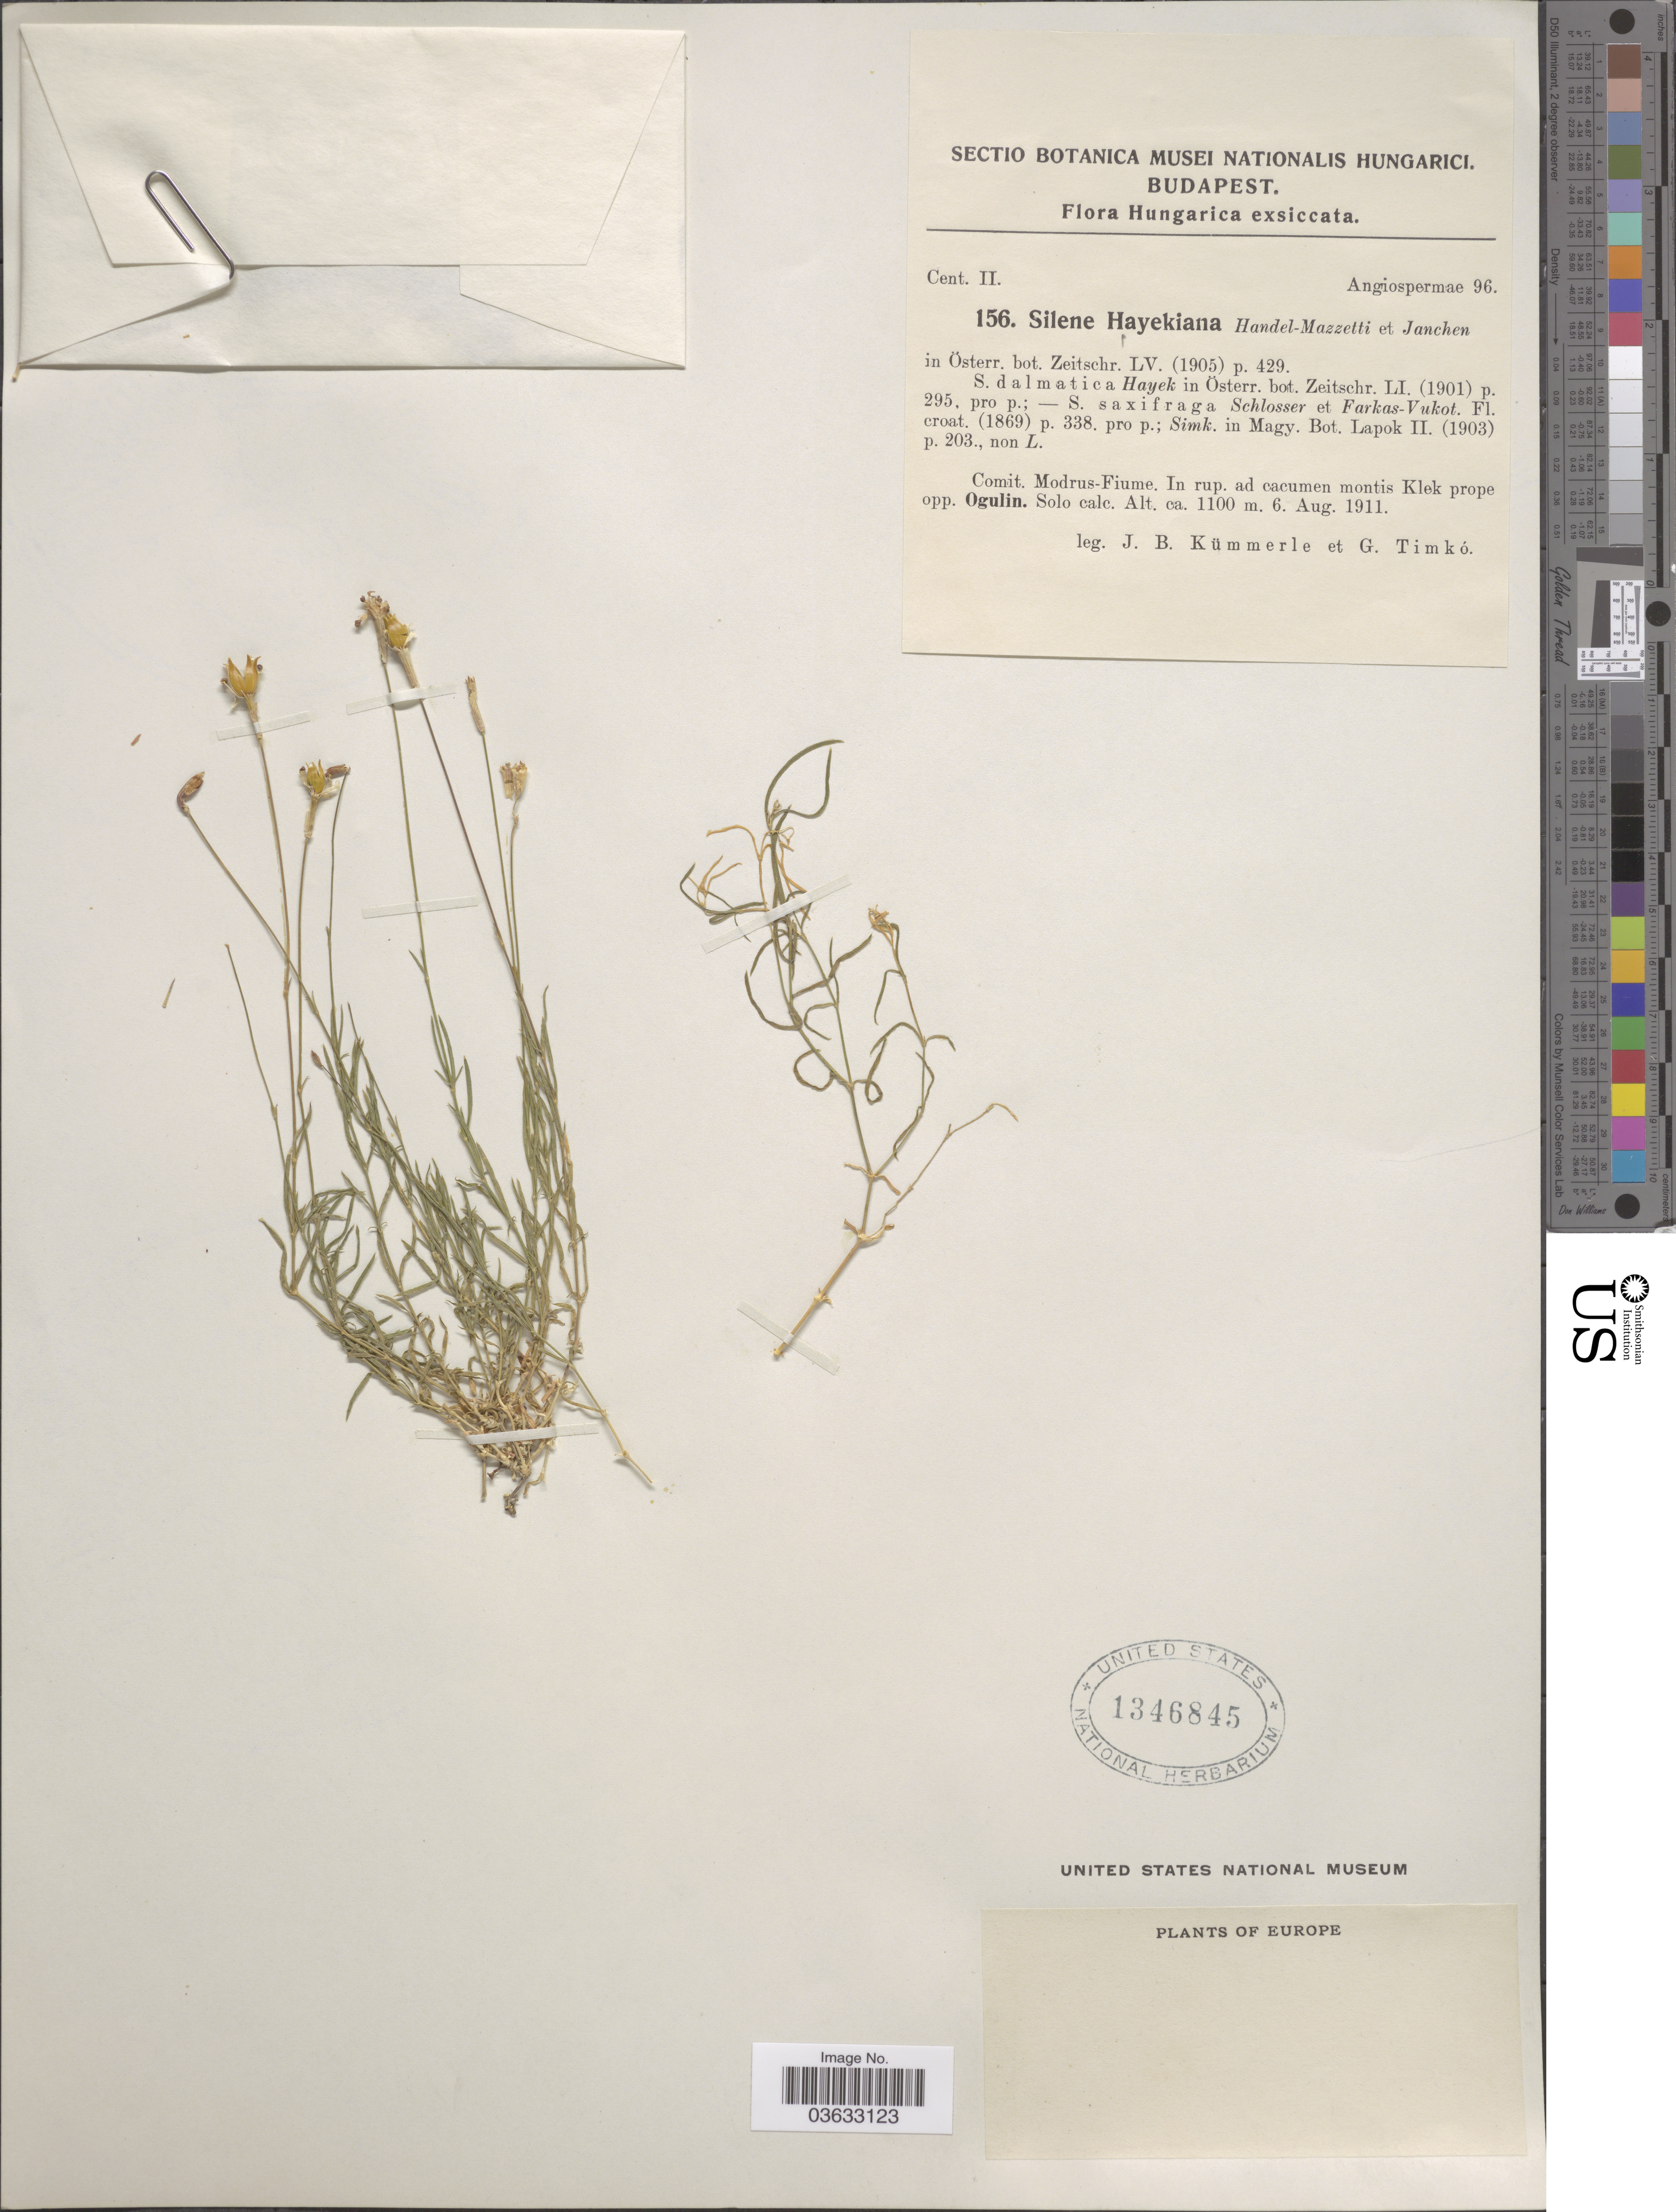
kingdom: Plantae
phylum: Tracheophyta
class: Magnoliopsida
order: Caryophyllales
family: Caryophyllaceae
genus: Silene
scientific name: Silene hayekiana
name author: Hand.-Mazz. & Janch.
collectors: J. Kummerle & G. Timko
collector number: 156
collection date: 1911-08-06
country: Hungary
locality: Hungarica. Comit. Modrus-Fiume. In rup. ad cacumen montis Klek prope opp. Ogulin. Solo calc.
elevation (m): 1100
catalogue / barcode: US 1346845